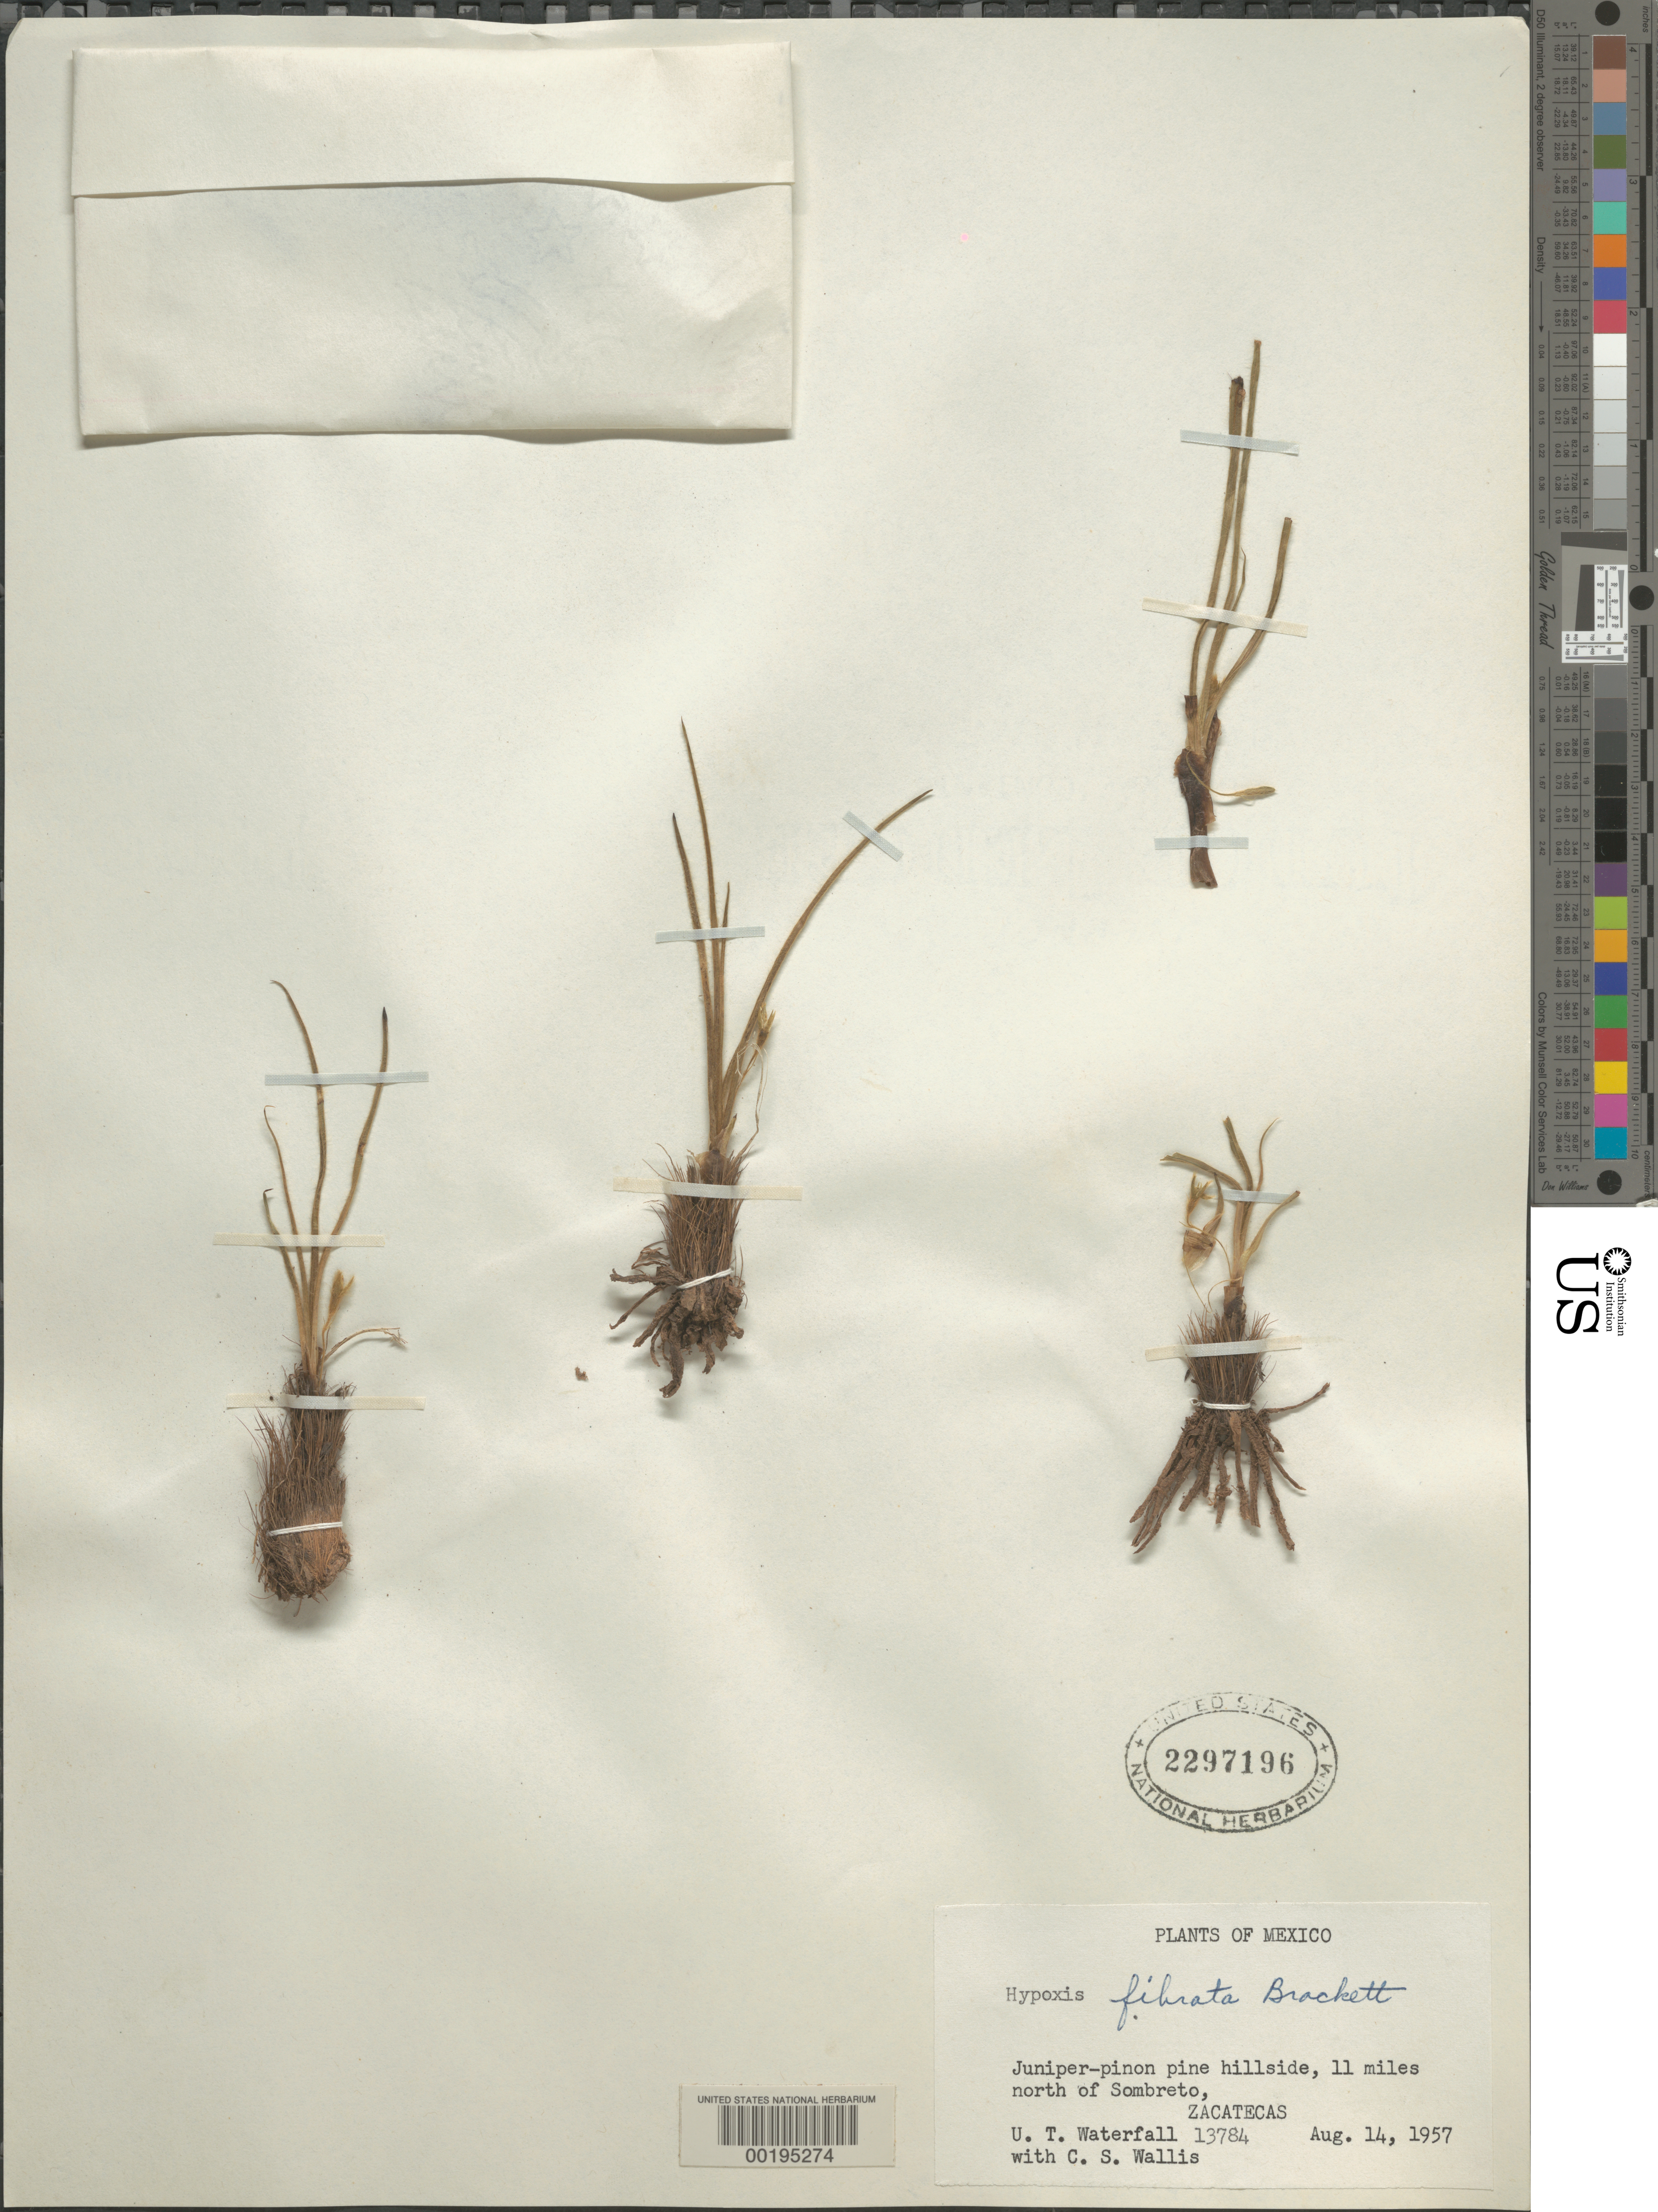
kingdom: Plantae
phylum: Tracheophyta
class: Liliopsida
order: Asparagales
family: Hypoxidaceae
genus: Hypoxis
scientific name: Hypoxis fibrata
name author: Brackett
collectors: U. T. Waterfall & C. S. Wallis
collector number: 13784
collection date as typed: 17 Aug 1957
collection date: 1957-08-17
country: Mexico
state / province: Zacatecas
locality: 11 mi N of Sombreto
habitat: Pine hillside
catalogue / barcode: US 2297196